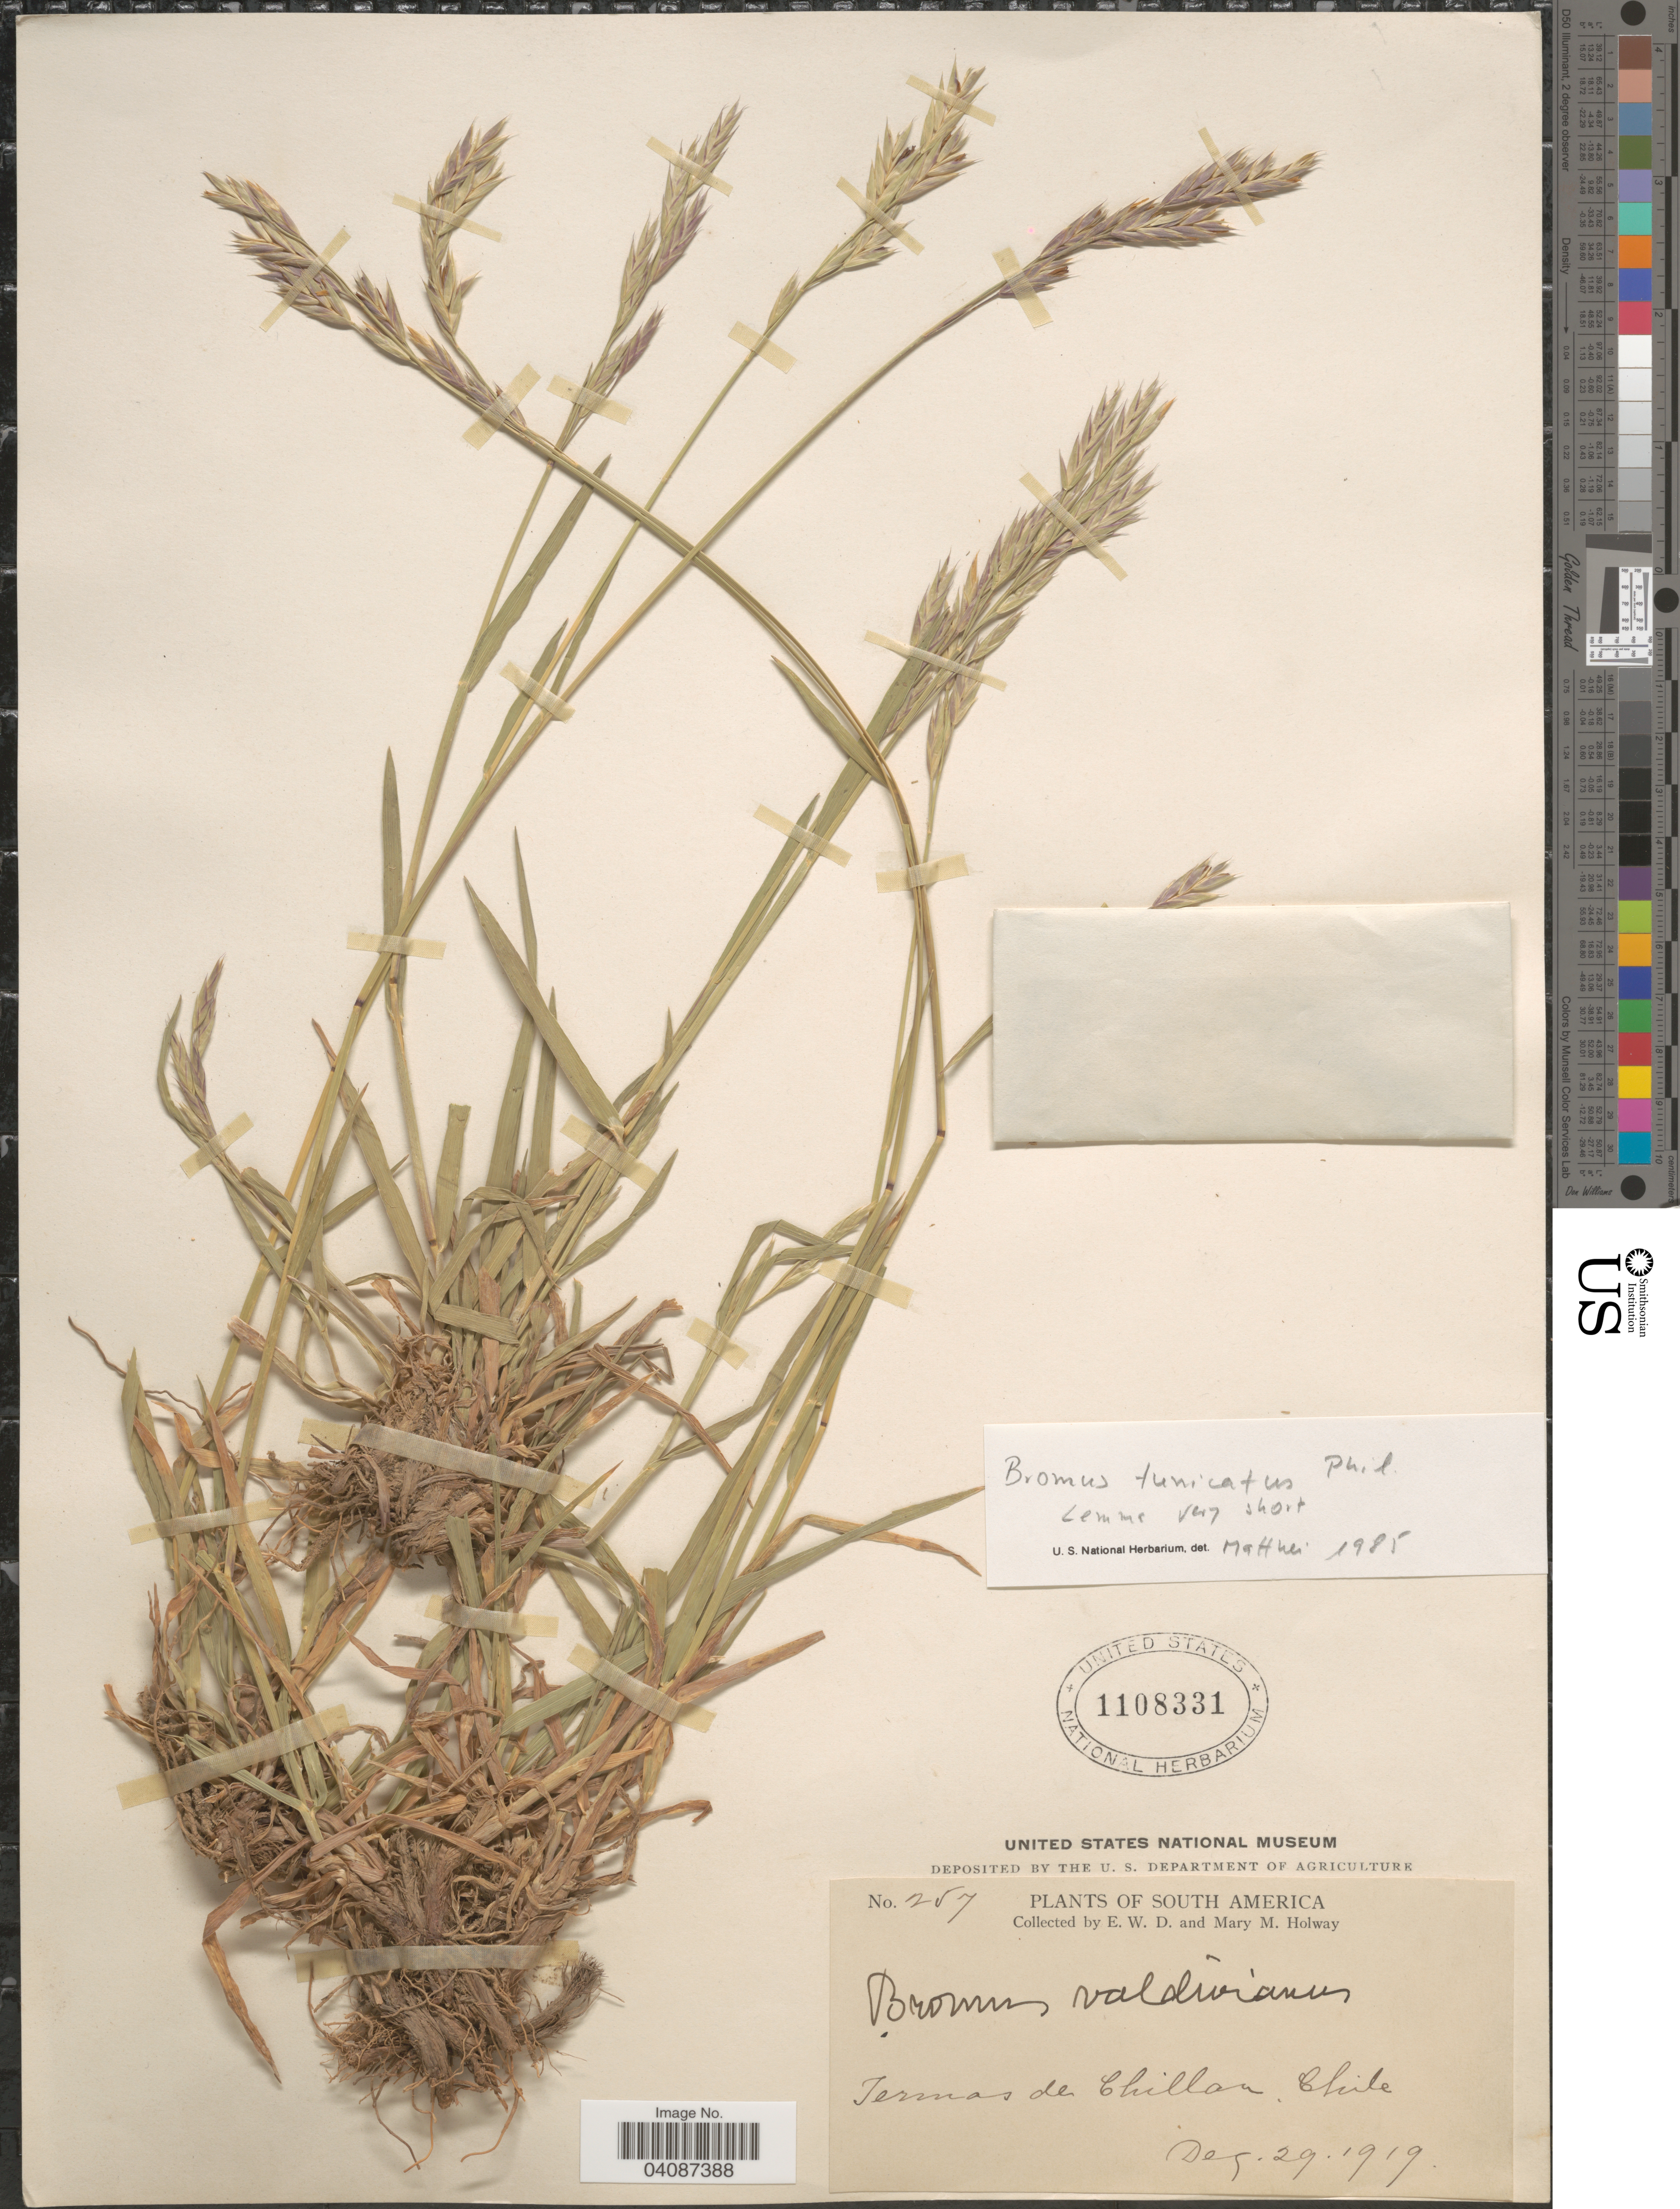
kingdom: Plantae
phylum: Tracheophyta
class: Liliopsida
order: Poales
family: Poaceae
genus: Bromus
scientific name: Bromus tunicatus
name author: Phil.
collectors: E. W. D. Holway & M. M. Holway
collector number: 257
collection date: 1919-12-29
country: Chile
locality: Termas de Chillan.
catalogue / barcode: US 1108331